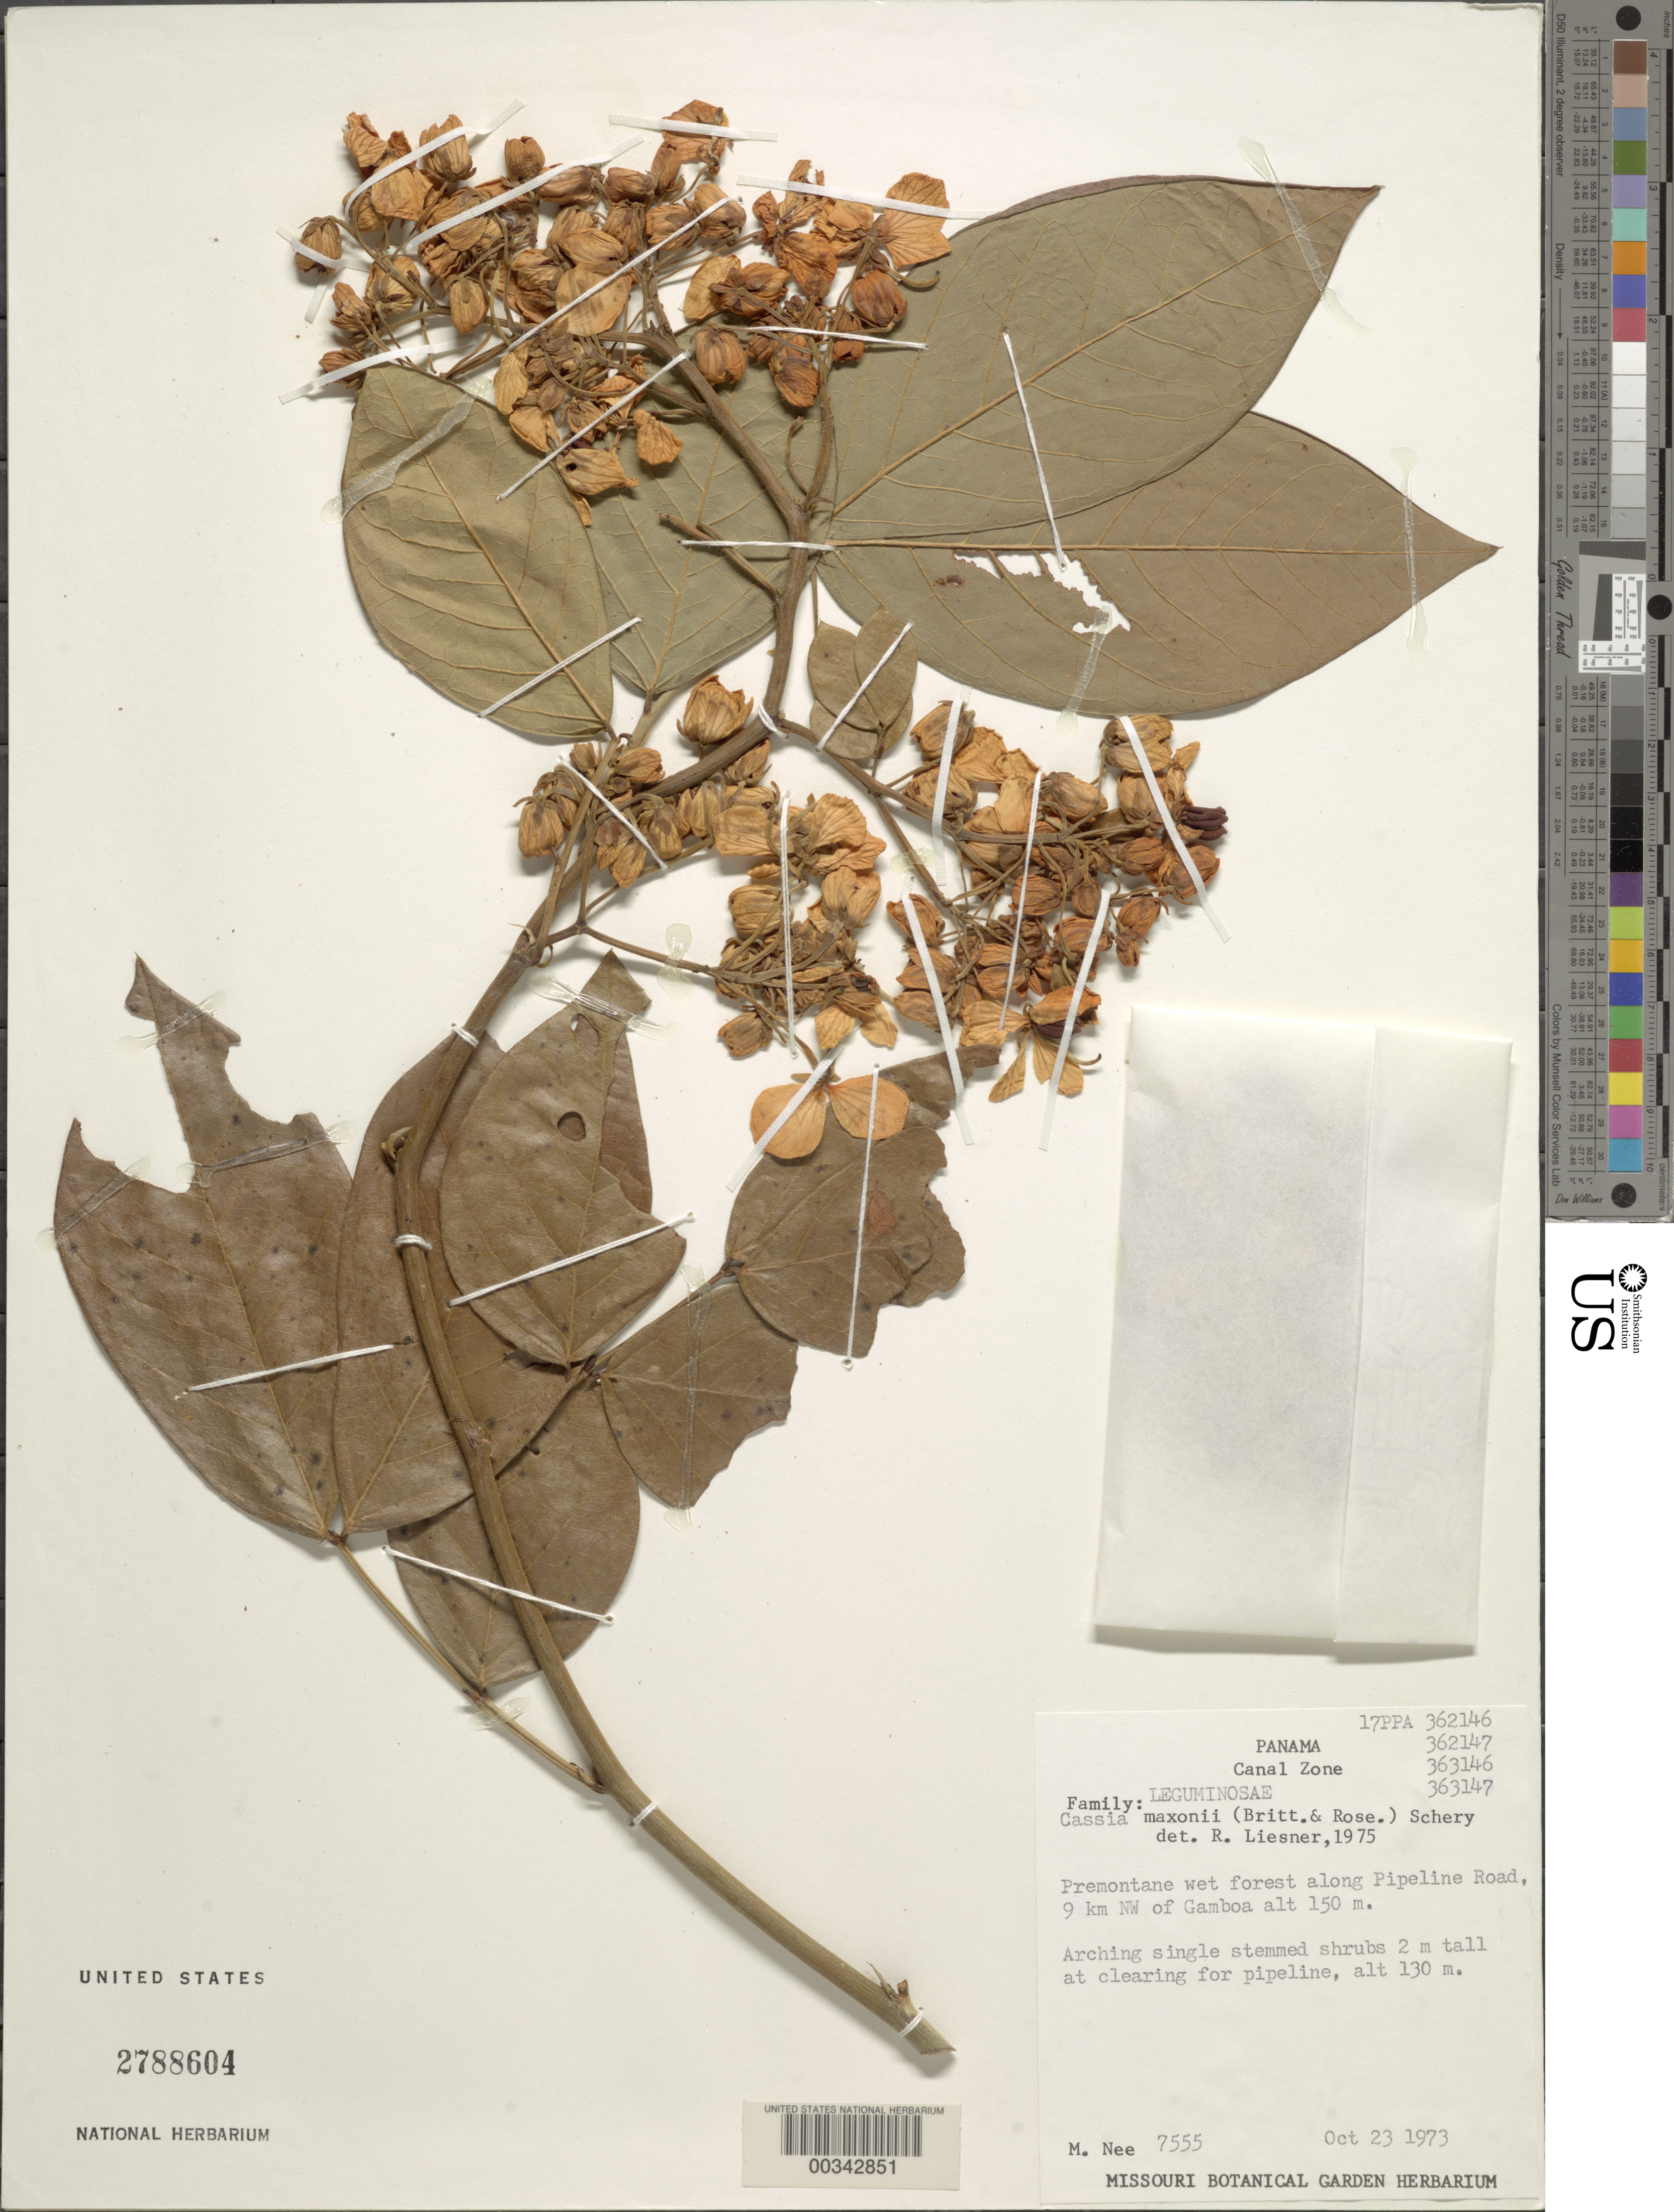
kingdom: Plantae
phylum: Tracheophyta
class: Magnoliopsida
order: Fabales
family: Fabaceae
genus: Senna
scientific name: Senna hayesiana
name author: (Britton & Rose) H.S. Irwin & Barneby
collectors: M. Nee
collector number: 7555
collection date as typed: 23 Oct 1973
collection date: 1973-10-23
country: Panama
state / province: Colón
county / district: Canal Zone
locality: Along Pipeline Road, 9 km NW of Gamboa, at clearing for pipeliNE[Canal Zone]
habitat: Premontane wet forest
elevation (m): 150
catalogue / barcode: US 2788604